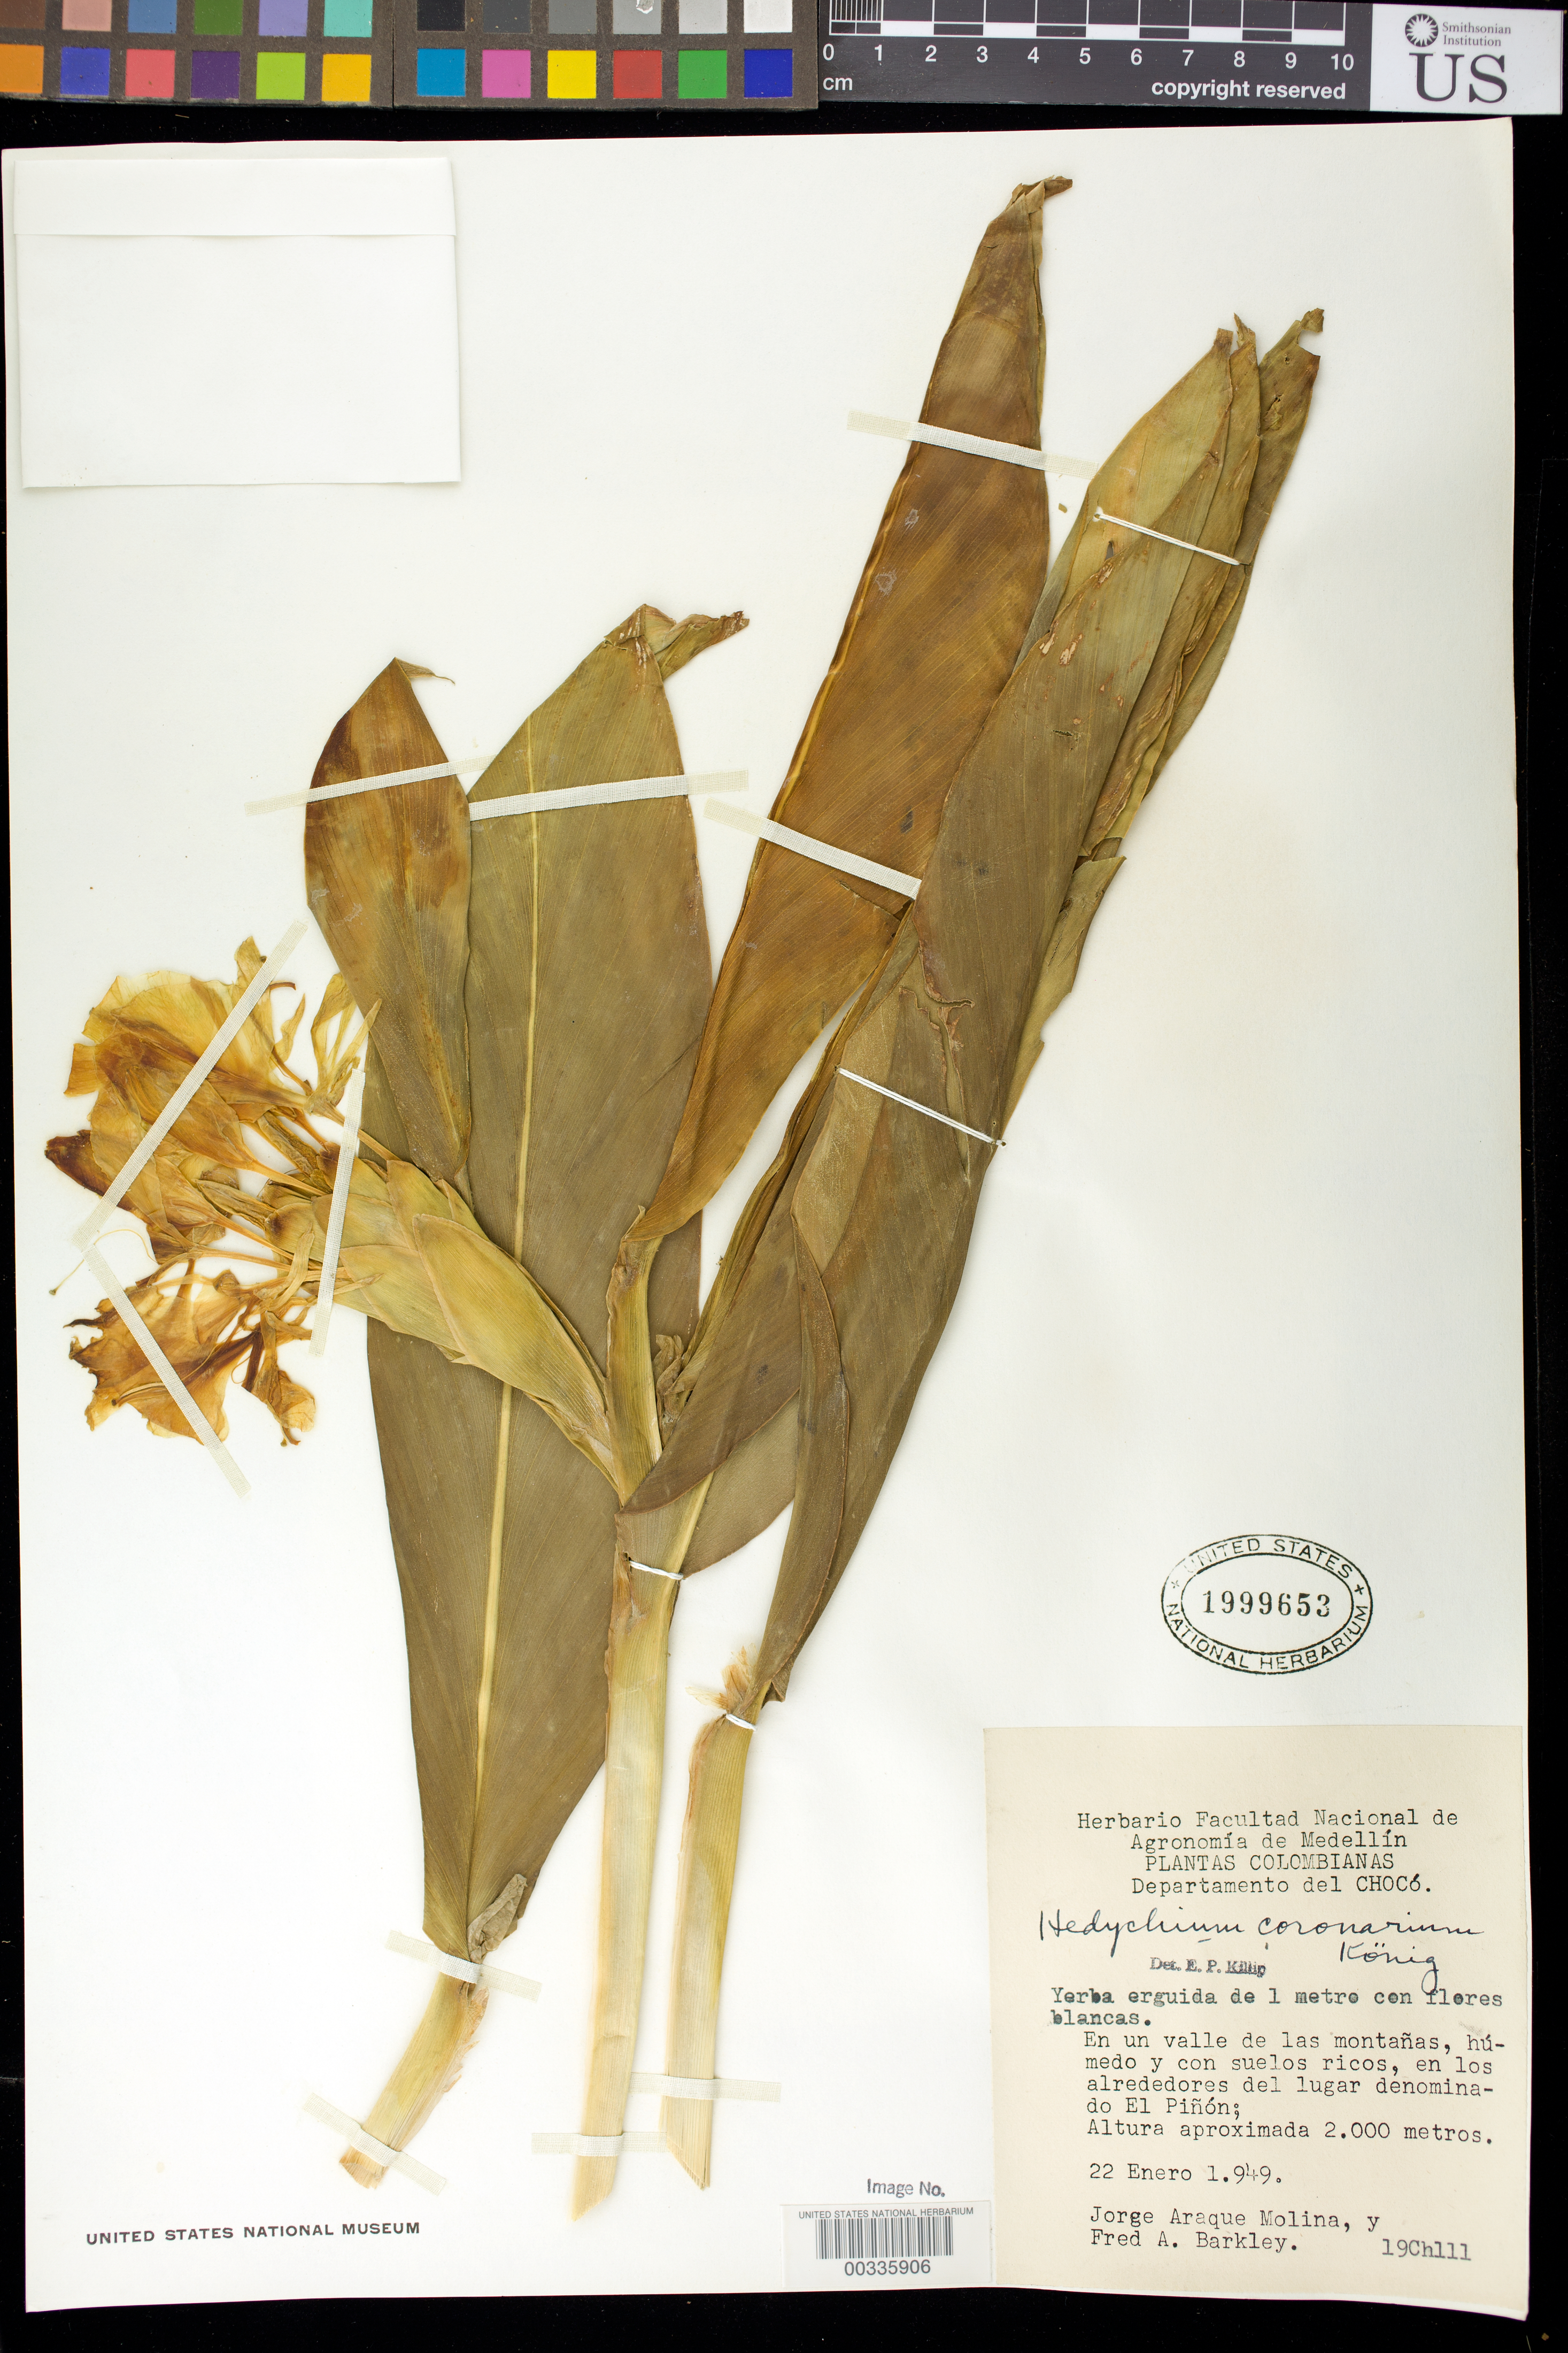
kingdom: Plantae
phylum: Tracheophyta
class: Liliopsida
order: Zingiberales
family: Zingiberaceae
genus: Hedychium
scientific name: Hedychium coronarium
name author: J. Koenig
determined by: Killip, Ellsworth P.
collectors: J. Araque Molina & F. A. Barkley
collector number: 19ch111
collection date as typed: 22 Jan 1949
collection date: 1949-01-22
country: Colombia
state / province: Chocó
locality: En los Alrededores del Lugar DenoMinado el Pinon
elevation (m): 2000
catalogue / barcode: US 1999653